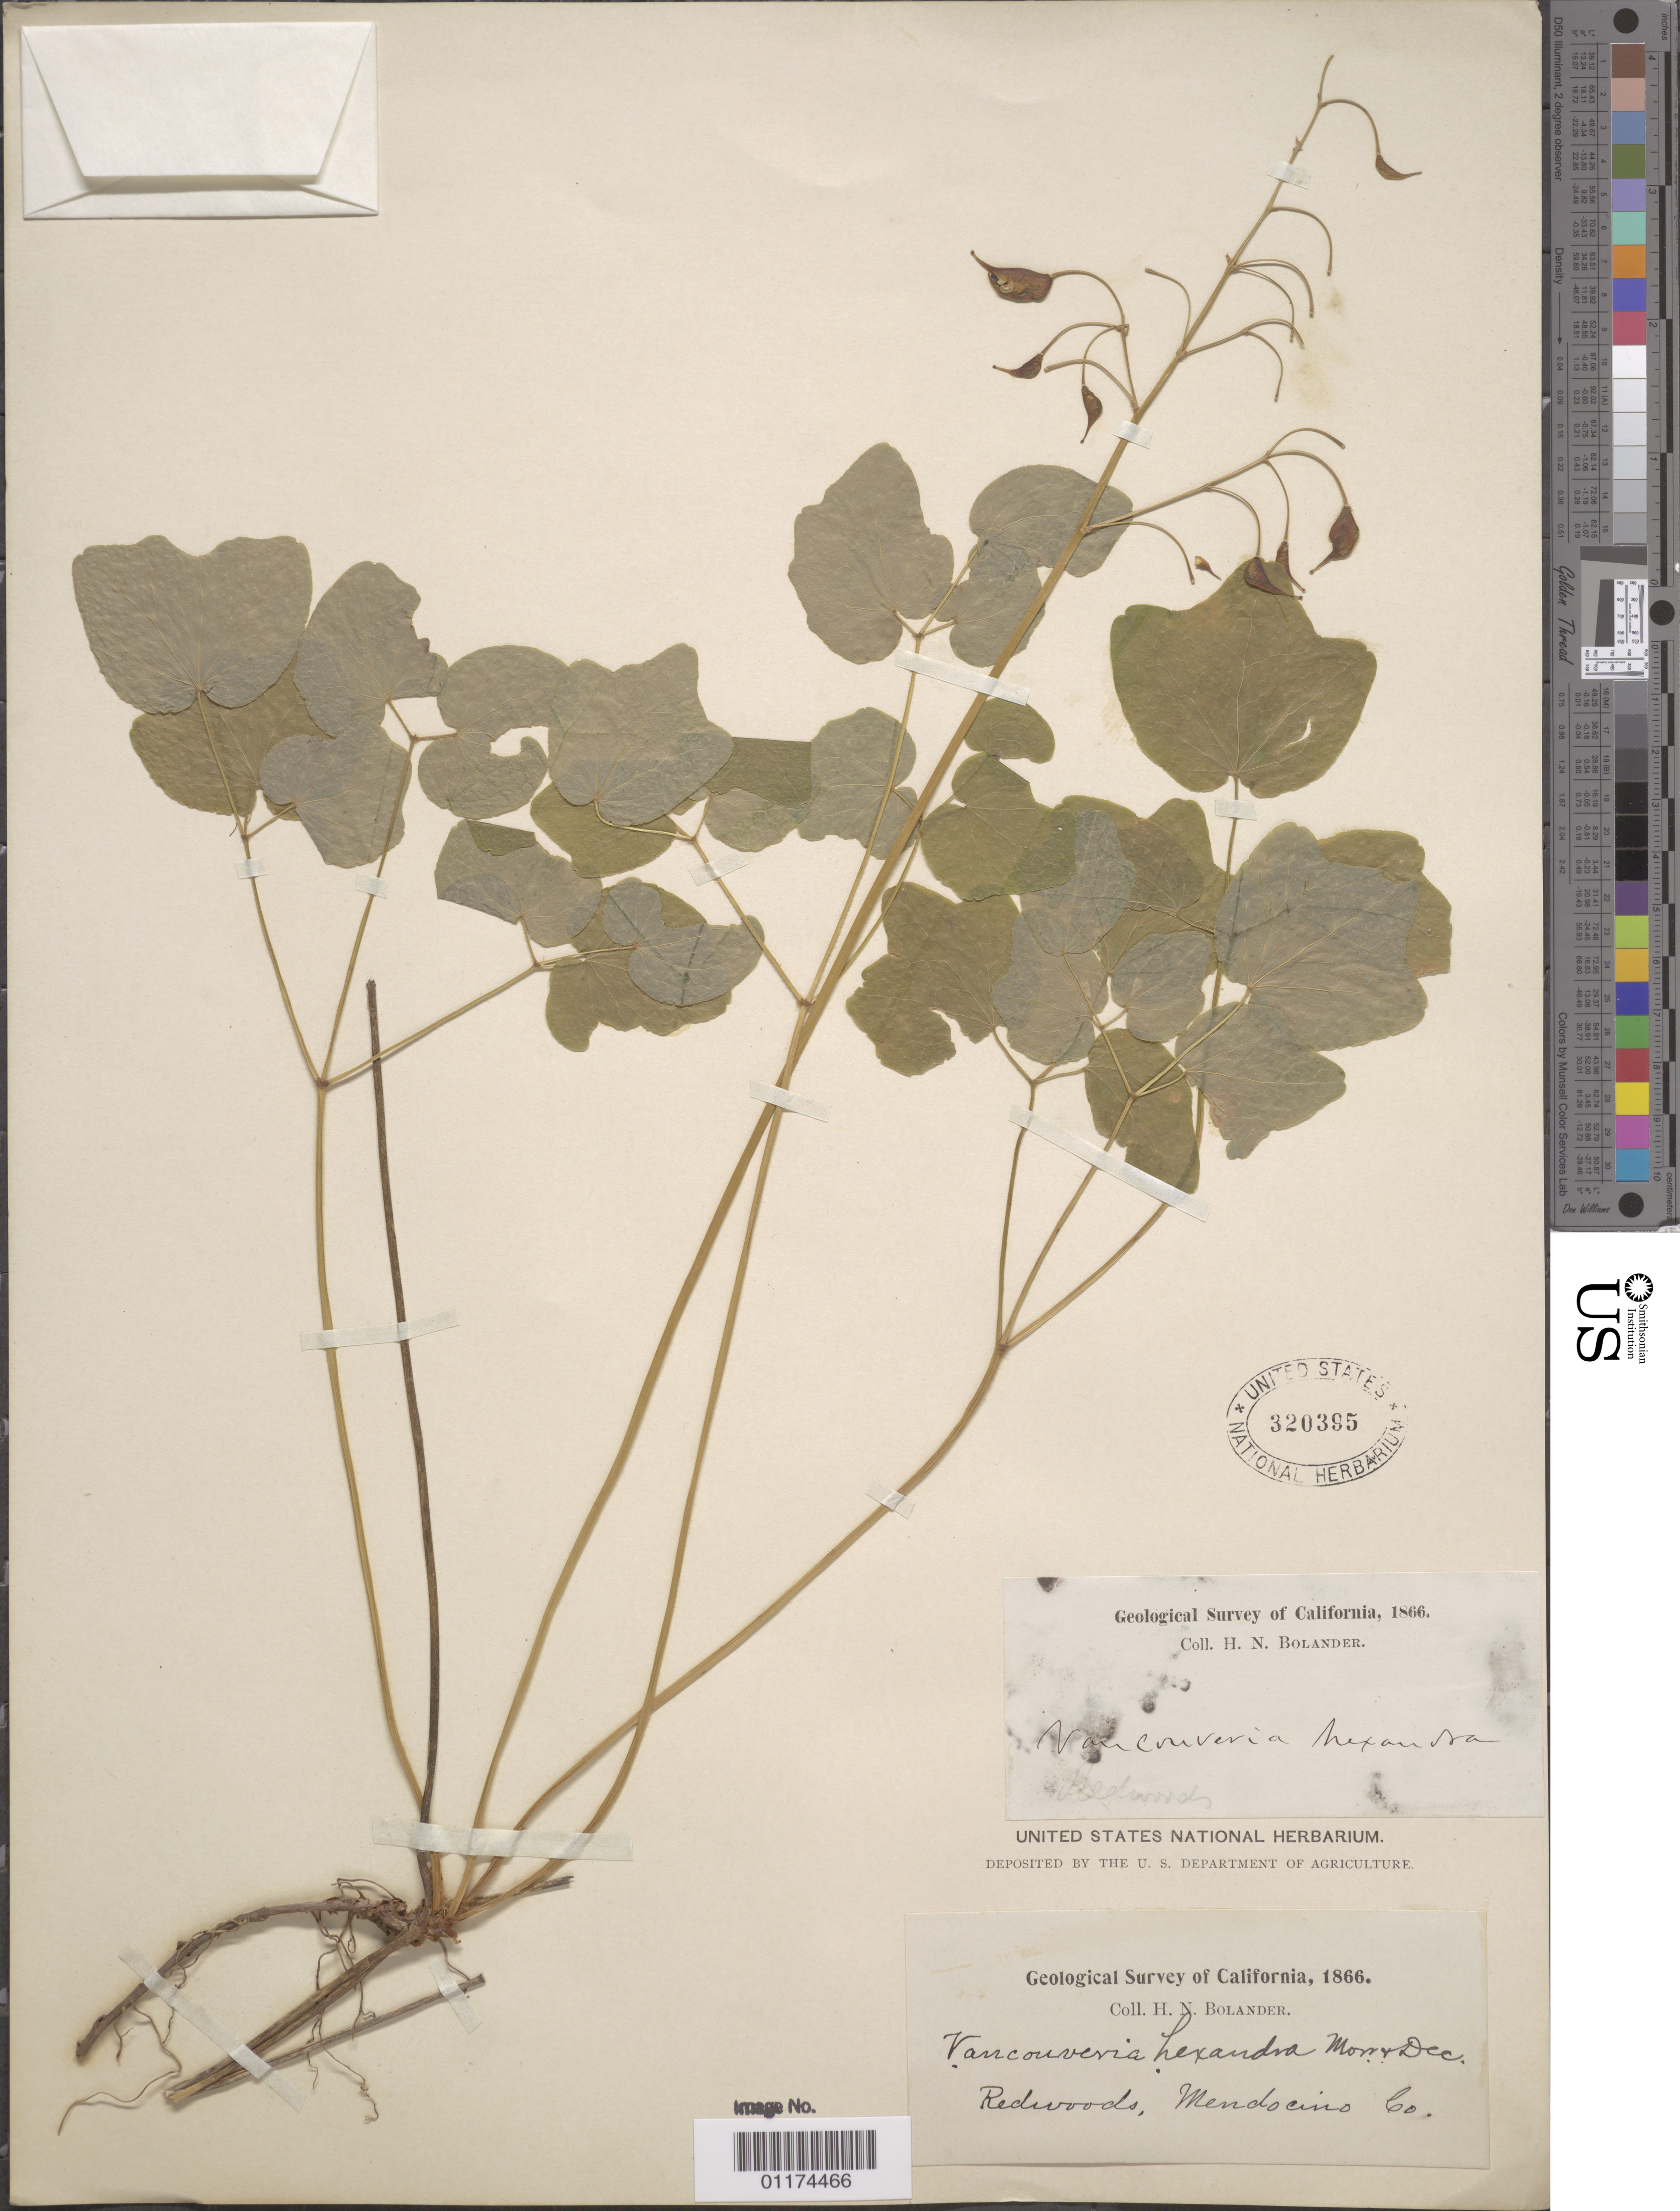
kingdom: Plantae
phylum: Tracheophyta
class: Magnoliopsida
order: Ranunculales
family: Berberidaceae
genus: Vancouveria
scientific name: Vancouveria hexandra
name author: (Hook.) C. Morren & Decne.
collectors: H. Bolander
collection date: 1866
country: United States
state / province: California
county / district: Mendocino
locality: Redwoods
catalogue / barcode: US 320395